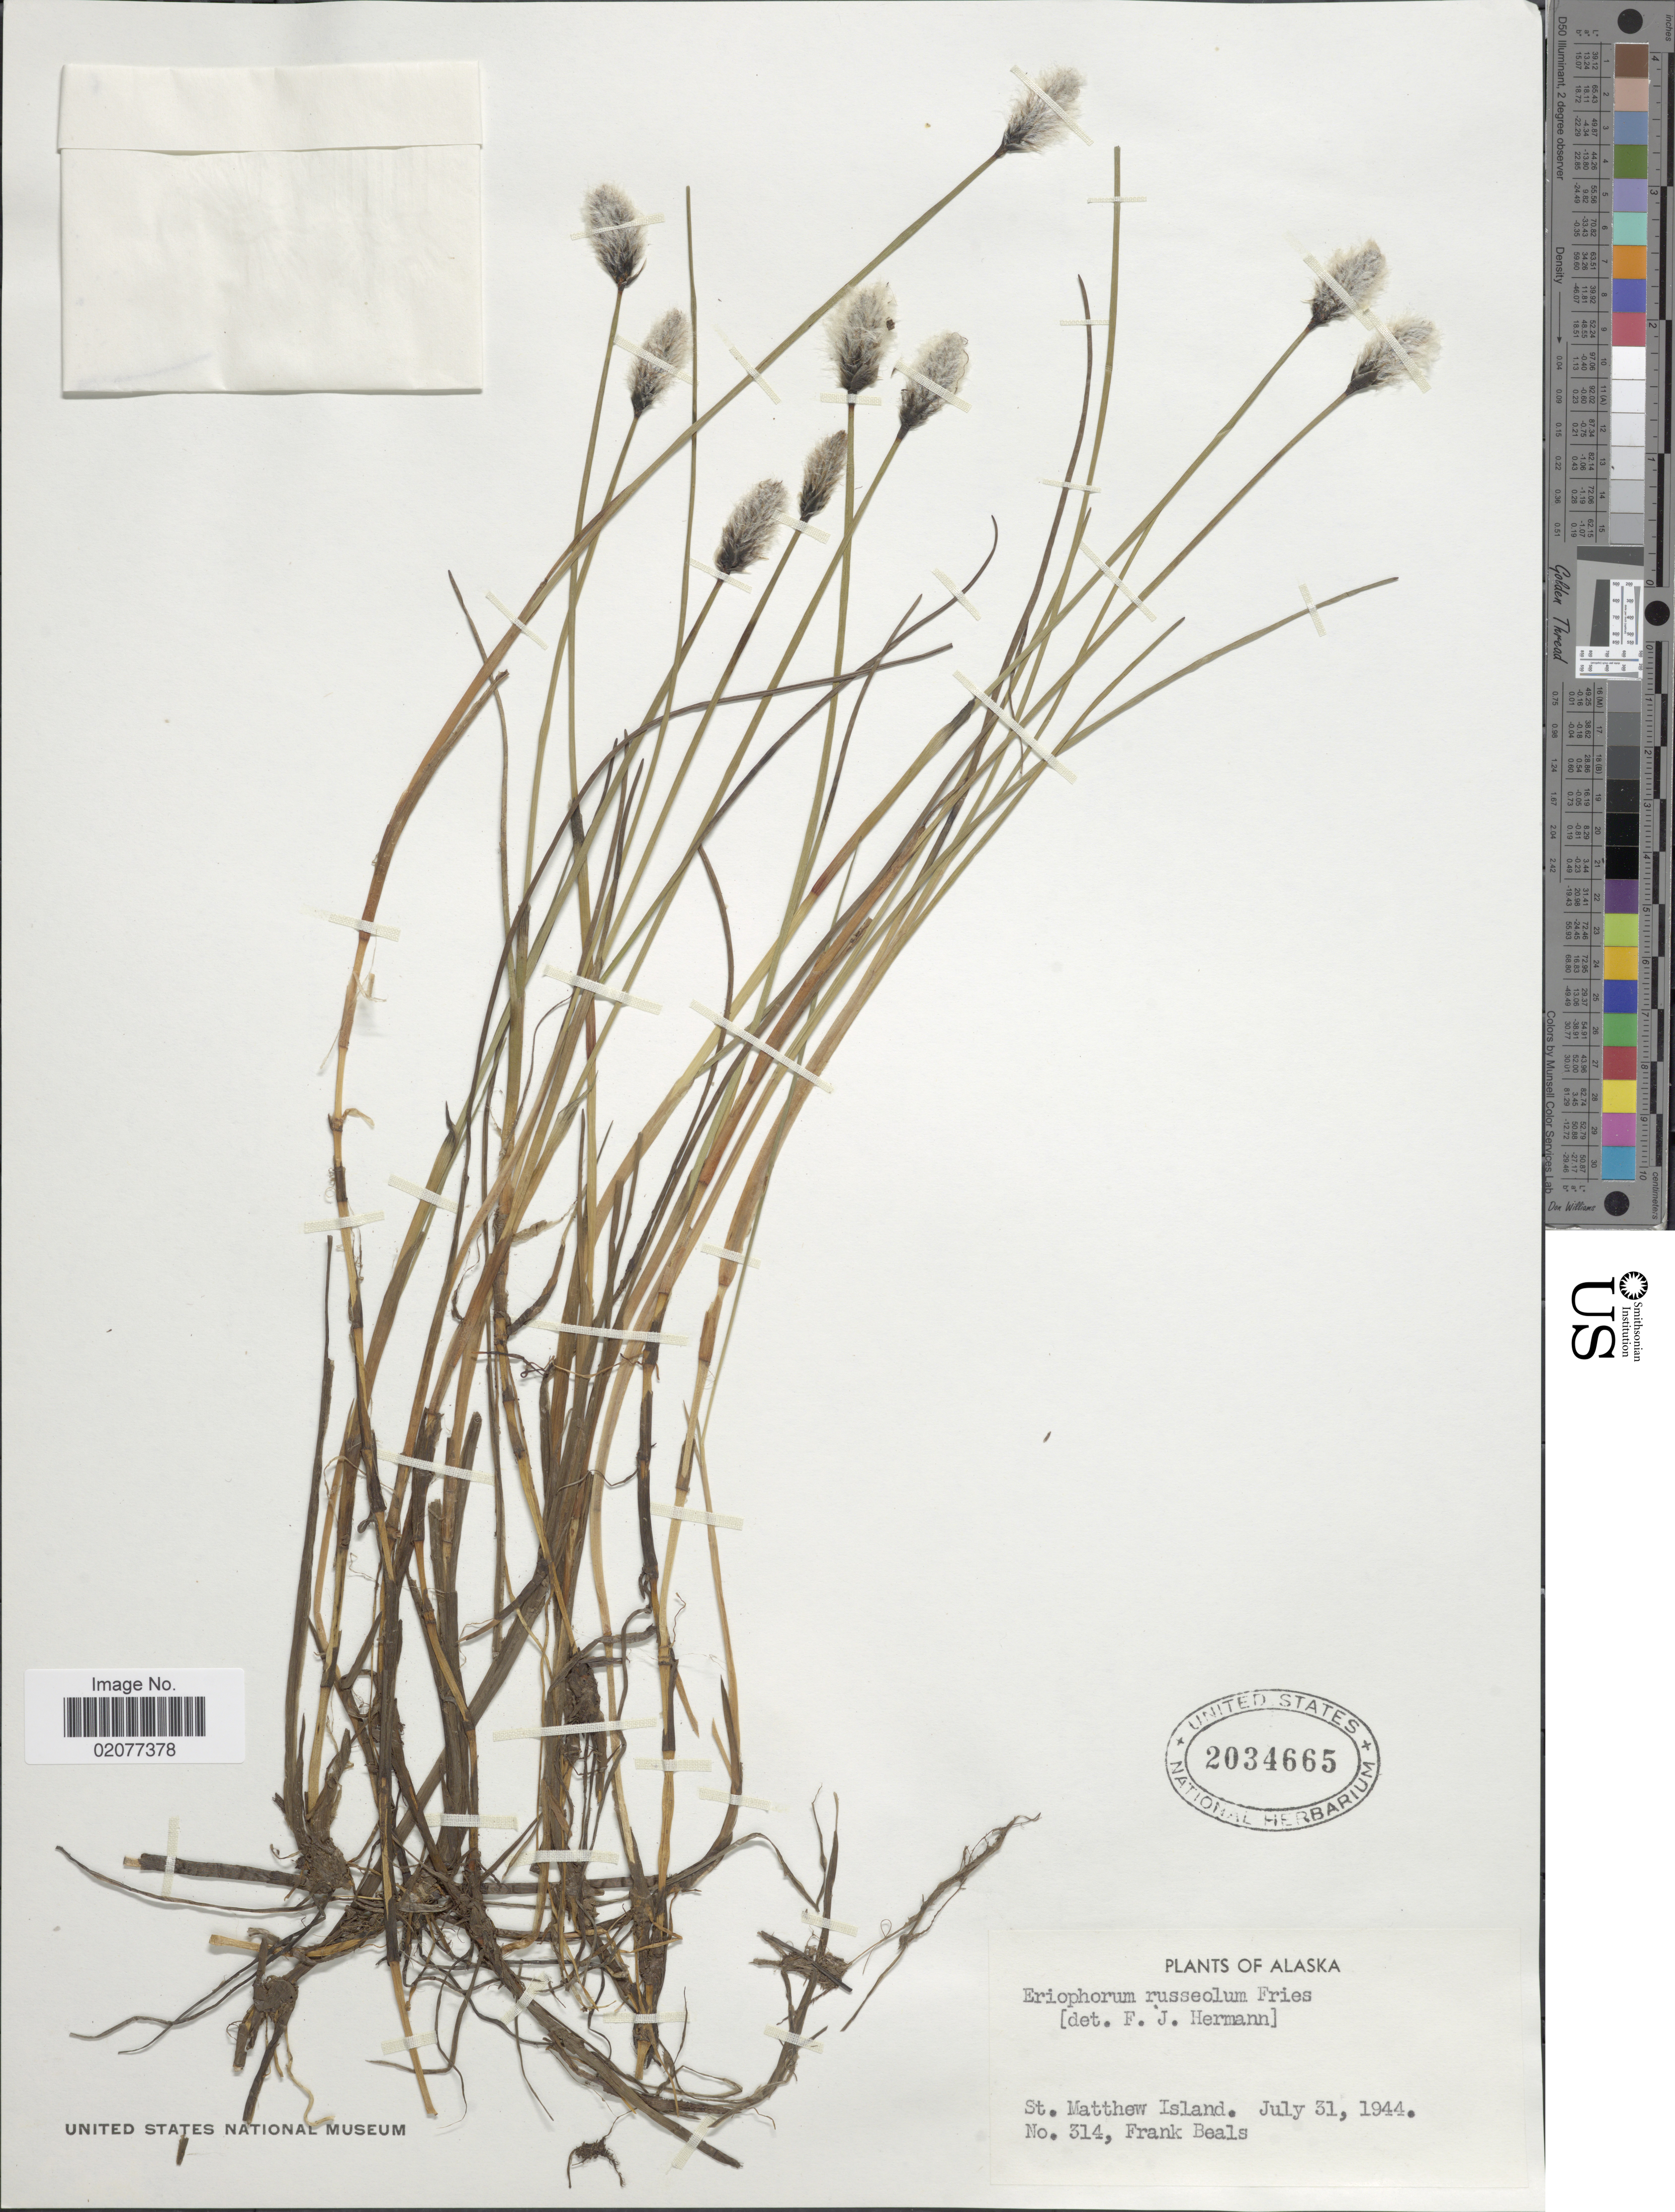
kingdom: Plantae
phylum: Tracheophyta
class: Liliopsida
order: Poales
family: Cyperaceae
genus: Eriophorum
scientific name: Eriophorum chamissonis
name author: C.A. Mey.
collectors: F. Beals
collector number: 314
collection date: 1944-07-31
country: United States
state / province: Alaska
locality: Alaska, St. Matthew Island.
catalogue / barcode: US 2034665